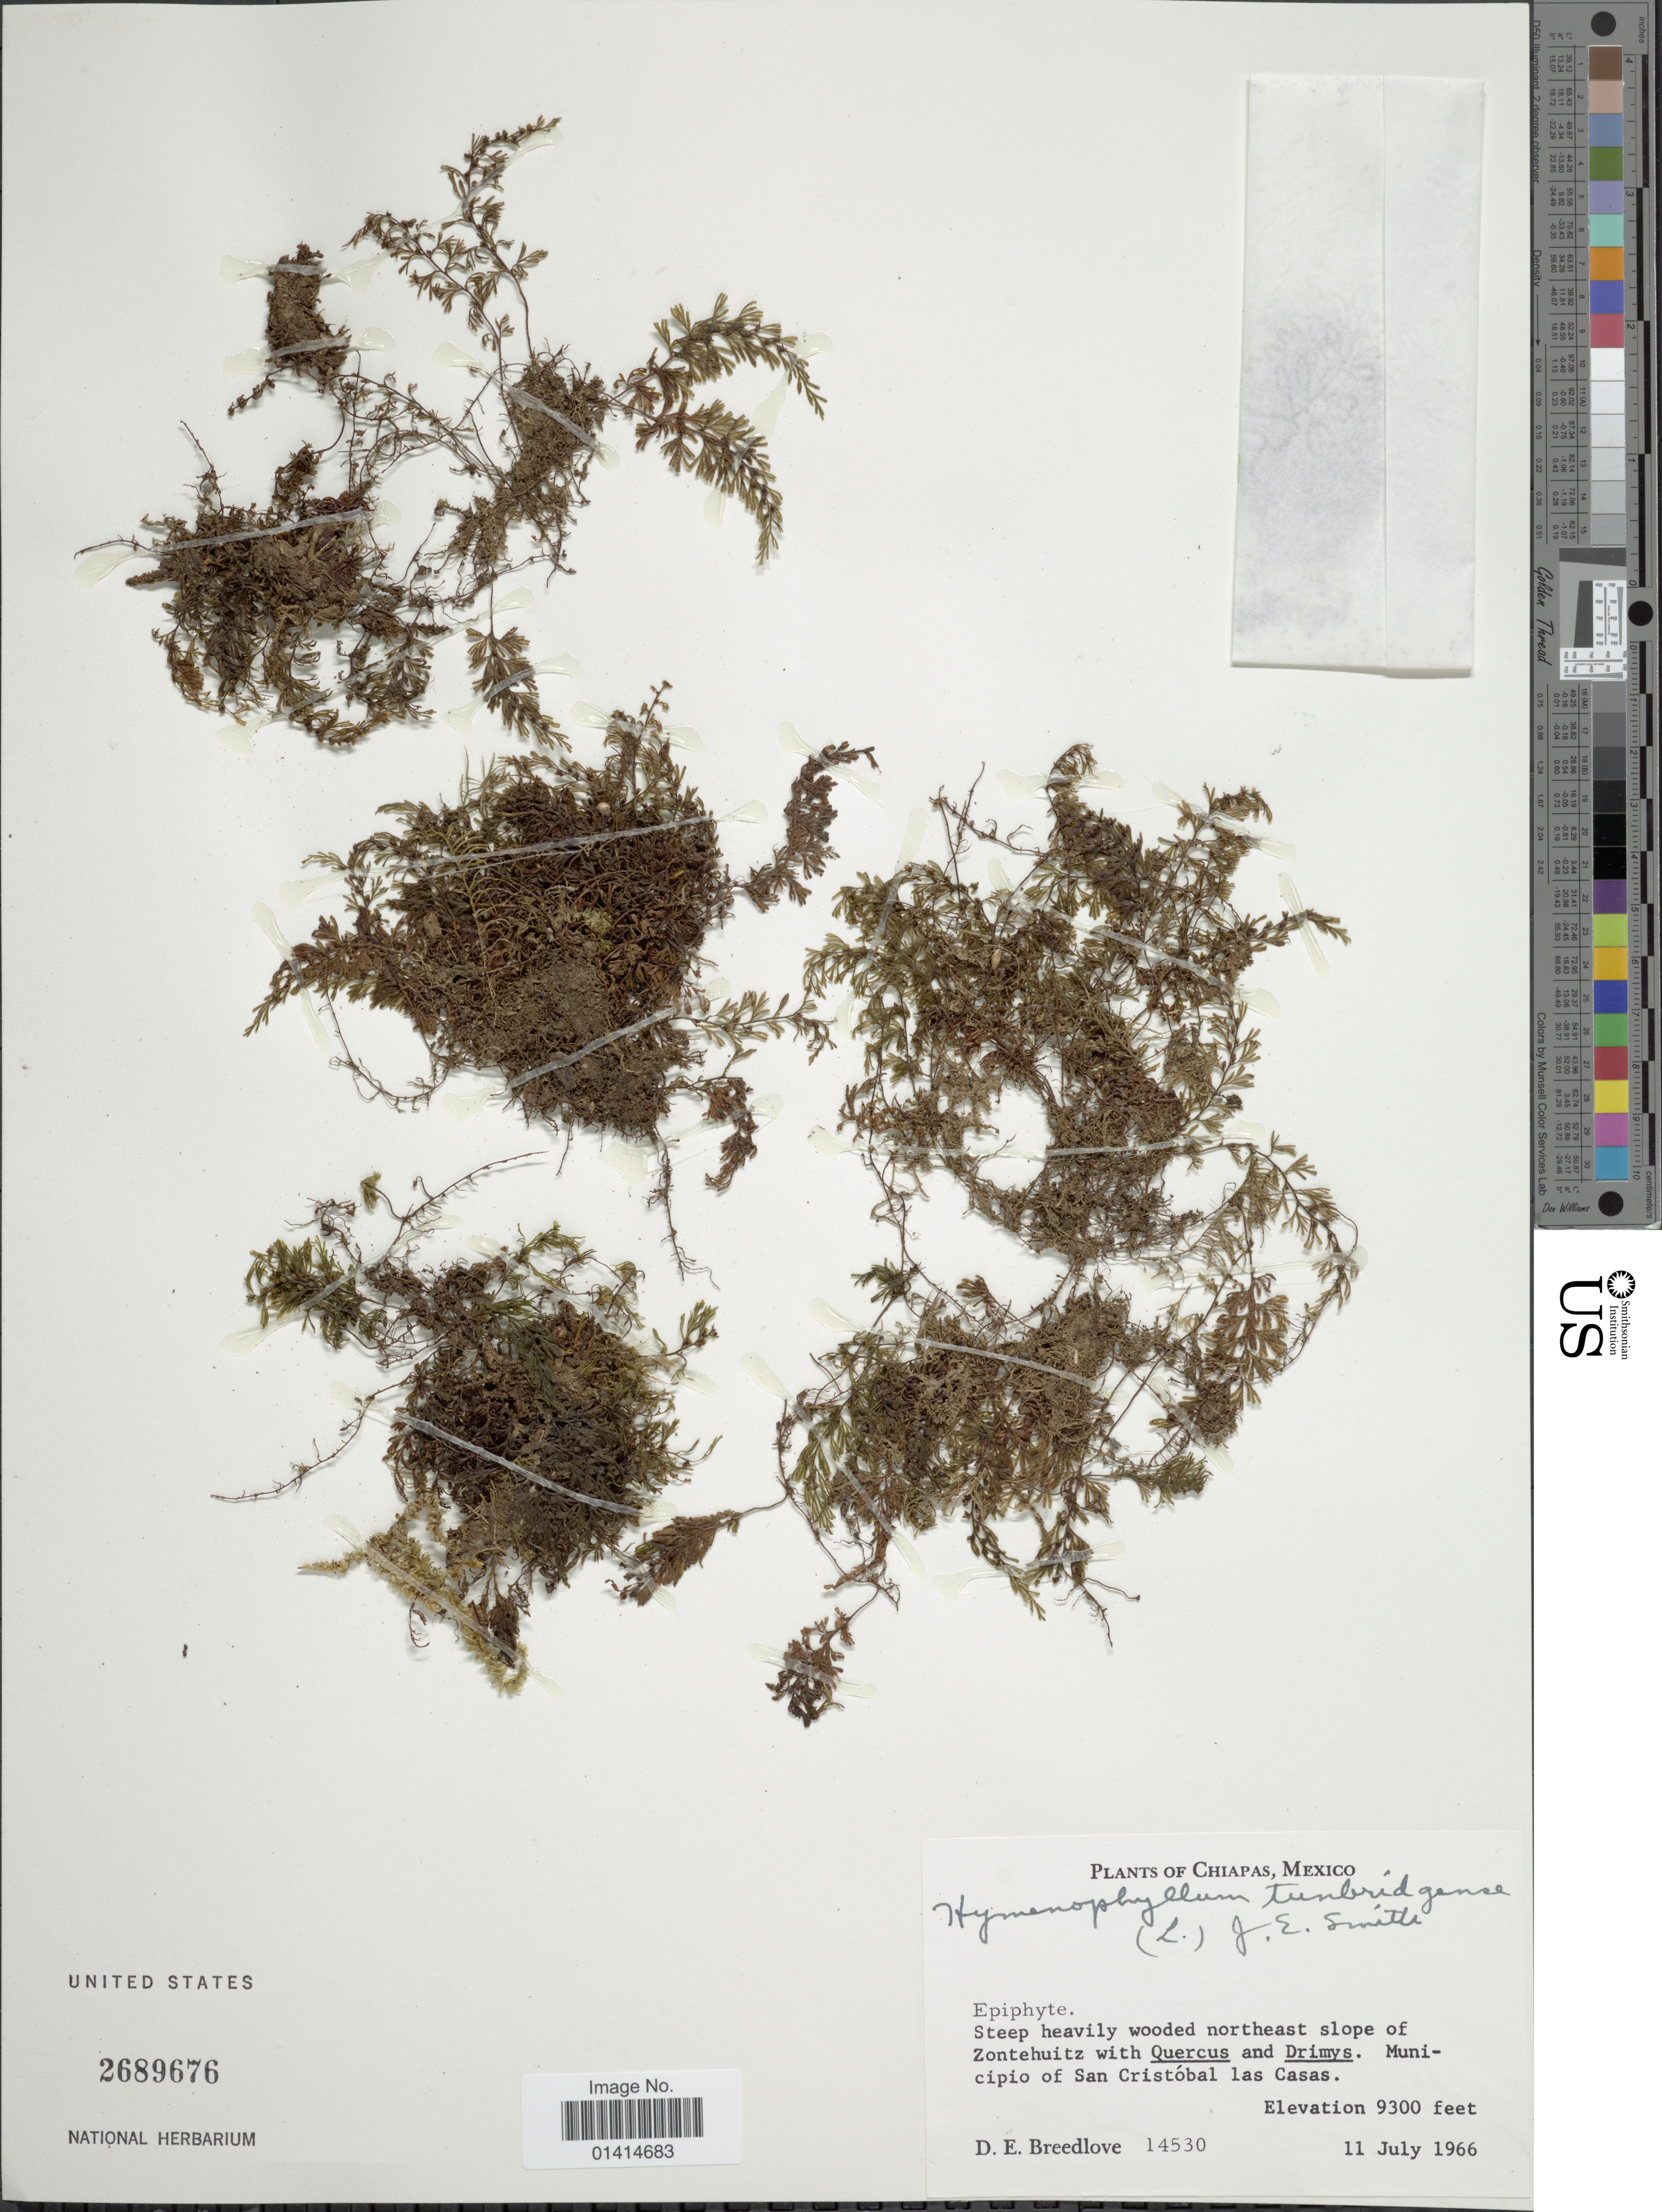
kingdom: Plantae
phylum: Tracheophyta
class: Polypodiopsida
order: Hymenophyllales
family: Hymenophyllaceae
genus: Hymenophyllum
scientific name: Hymenophyllum tunbrigense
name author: (L.) Small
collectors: D. E. Breedlove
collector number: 14530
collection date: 1966-07-11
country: Mexico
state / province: Chiapas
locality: Northeast slope of Zontehuit. Municipio of San Cristóbal las Casas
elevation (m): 2835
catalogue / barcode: US 2689676